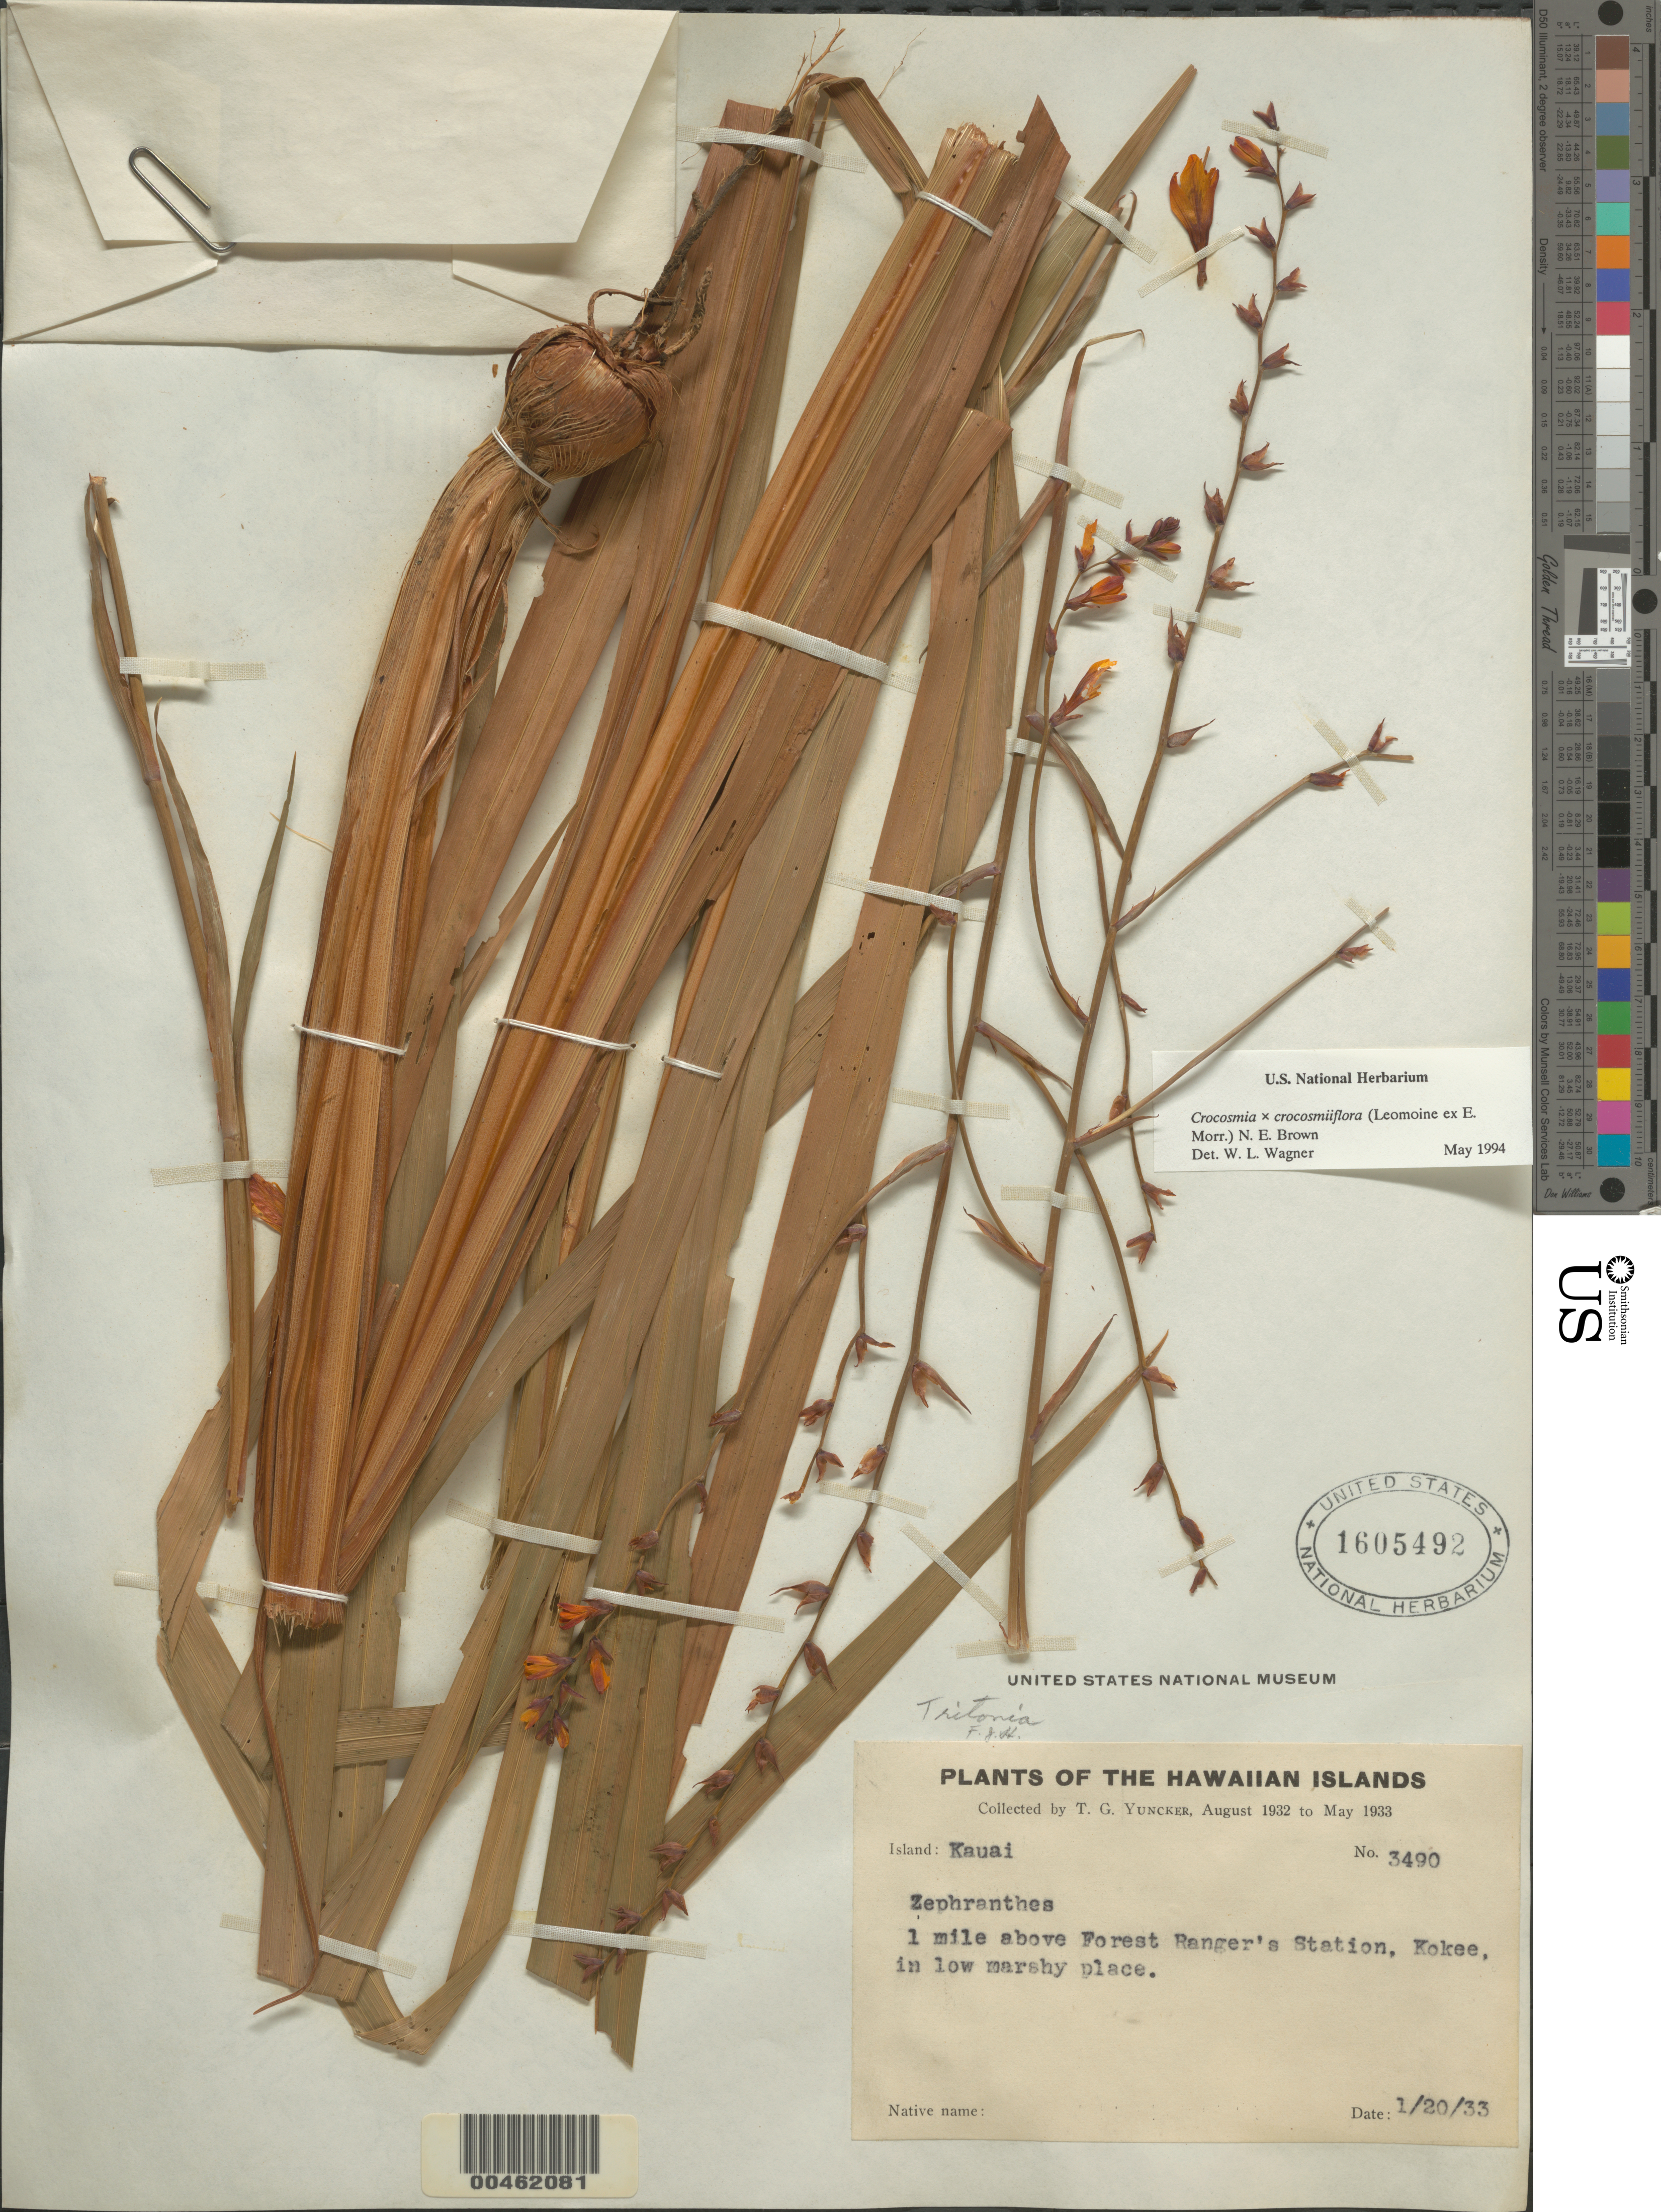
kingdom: Plantae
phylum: Tracheophyta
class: Liliopsida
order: Asparagales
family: Iridaceae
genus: Crocosmia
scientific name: Crocosmia x crocosmiiflora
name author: (Lemoine) N.E. Br.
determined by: Wagner, W. L., (BOT), Smithsonian Institution - National Museum of Natural History (UNITED STATES)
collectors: T. G. Yuncker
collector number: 3490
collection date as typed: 20 Jan 1933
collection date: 1933-01-20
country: United States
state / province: Hawaii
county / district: Kauai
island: Kaua'i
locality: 1 mi above Forest Ranger's Station, Kokee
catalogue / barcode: US 1605492